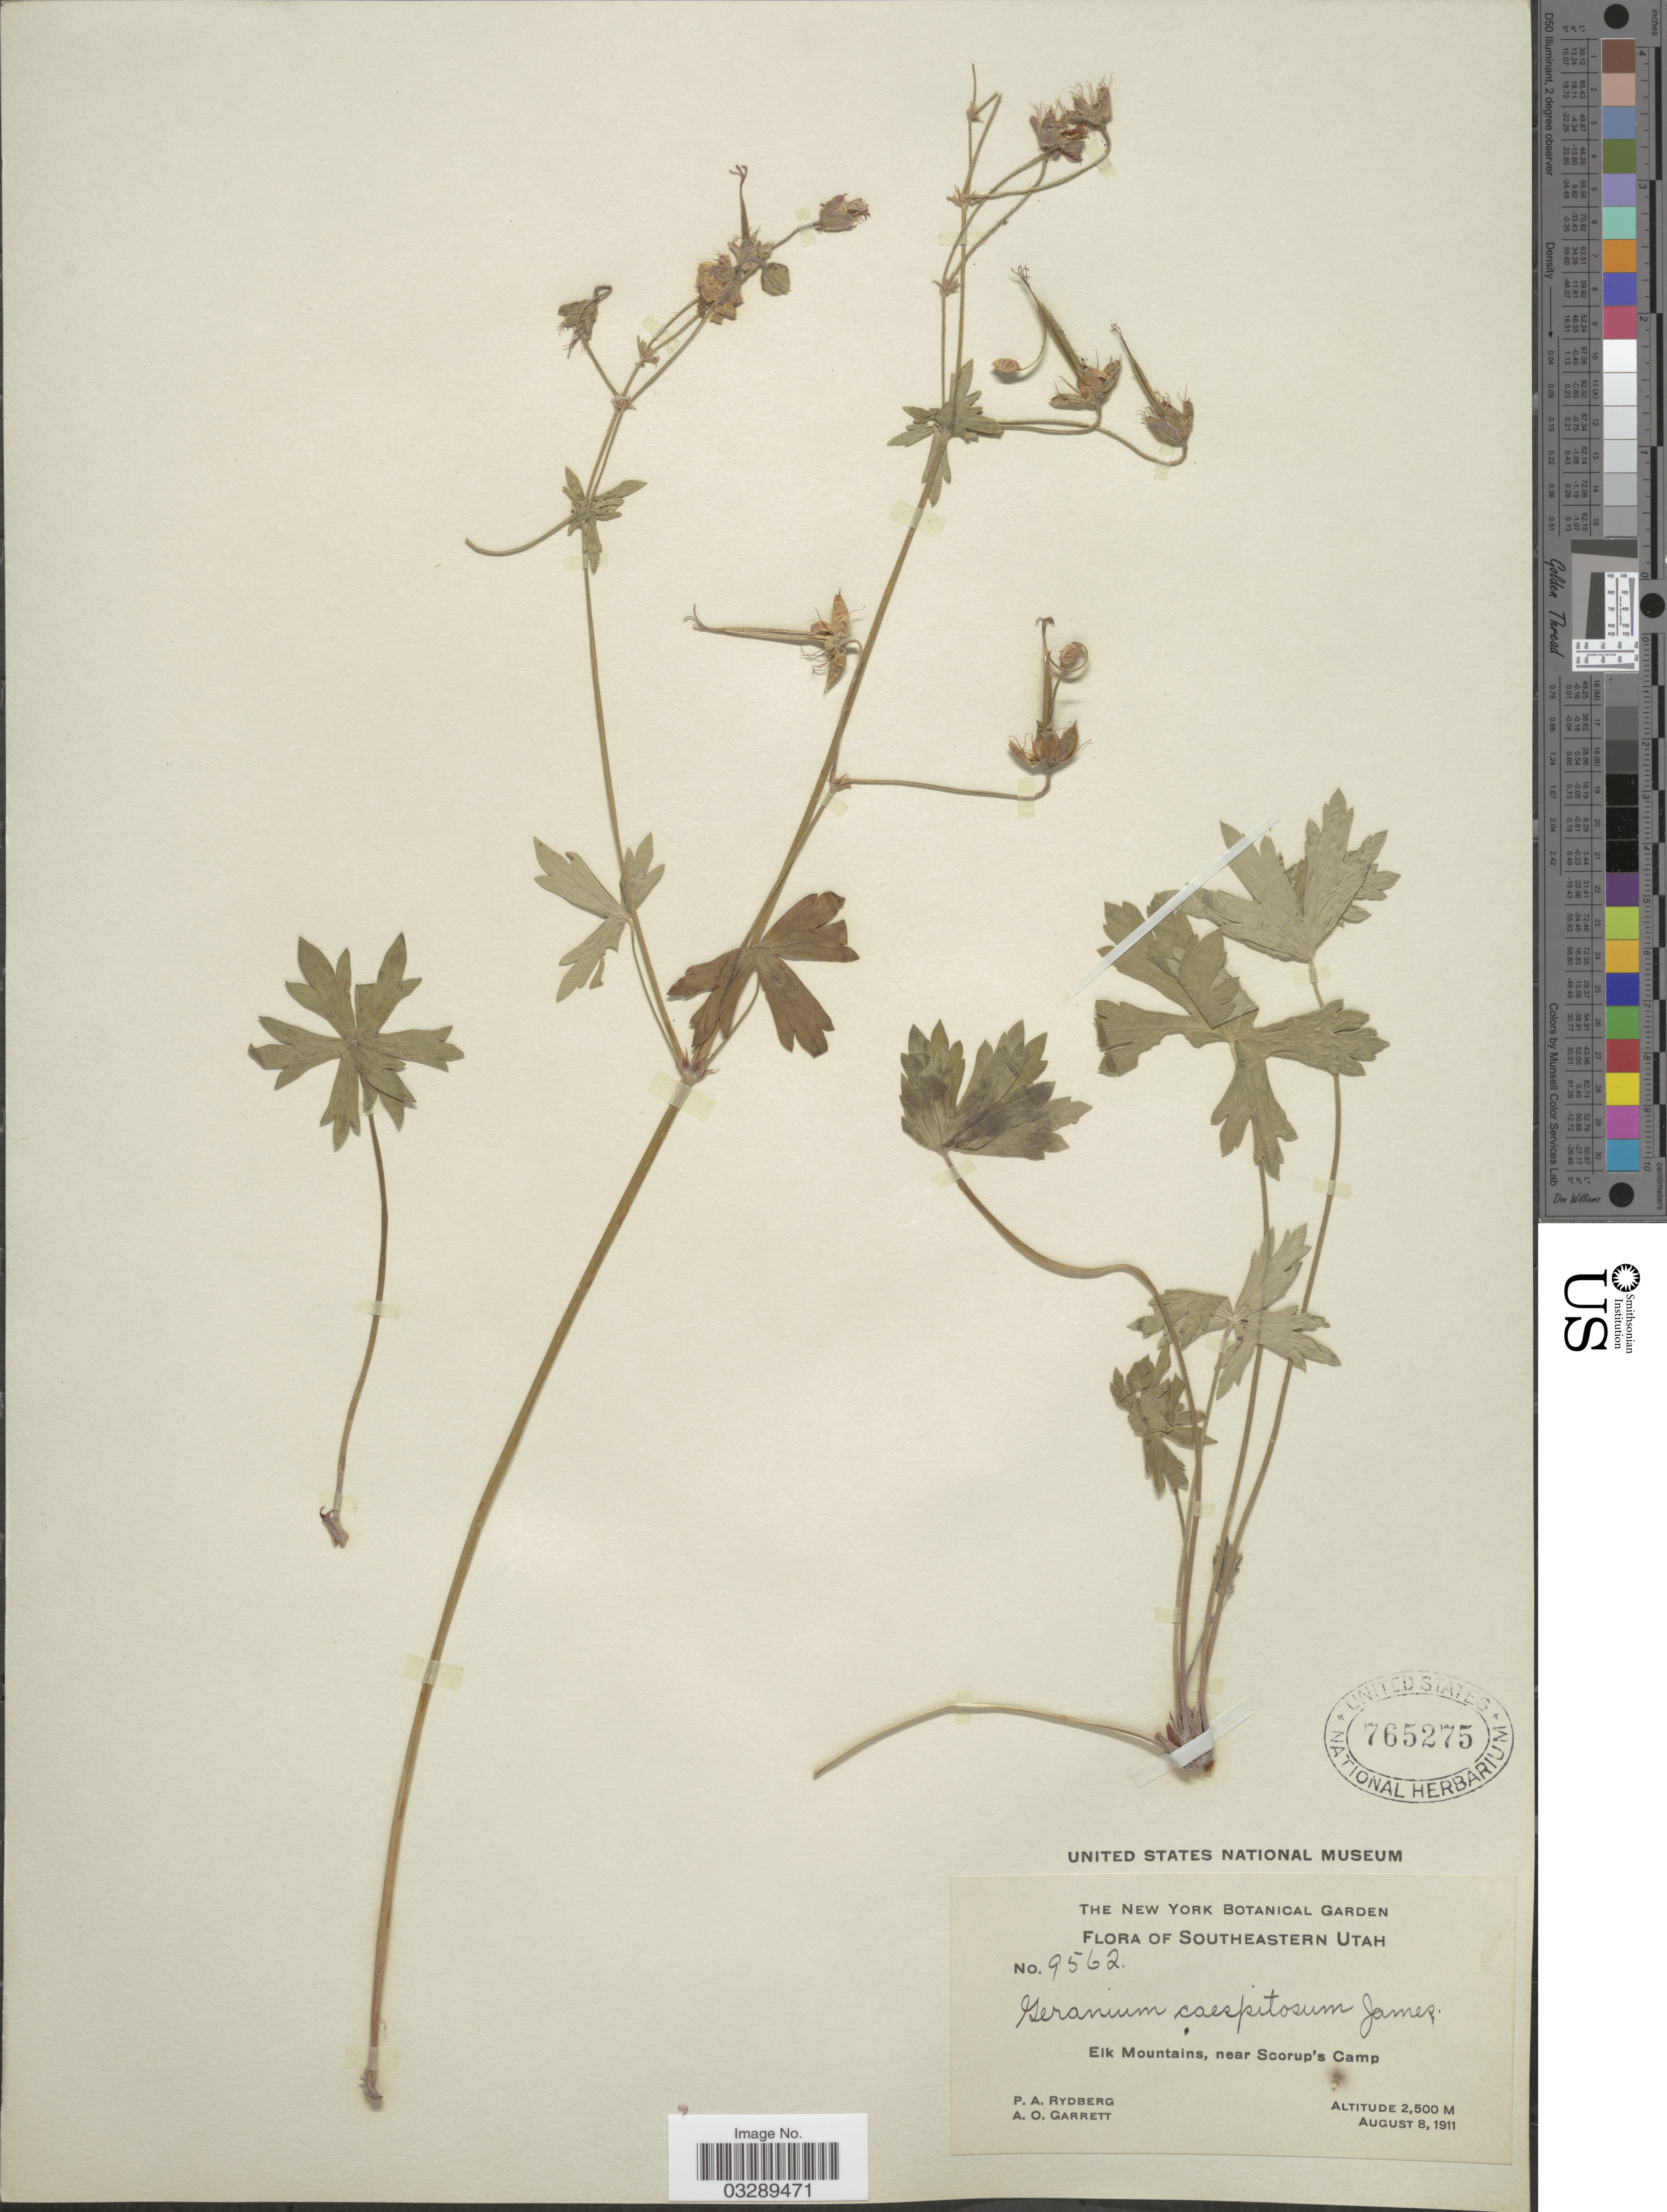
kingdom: Plantae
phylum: Tracheophyta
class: Magnoliopsida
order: Geraniales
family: Geraniaceae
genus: Geranium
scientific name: Geranium sp.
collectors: P. A. Rydberg & A. O. Garrett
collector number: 9562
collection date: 1911-08-08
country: United States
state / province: Utah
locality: Southeastern Utah. Elk Mountains, near Scorup's Camp.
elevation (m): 2500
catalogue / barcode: US 765275